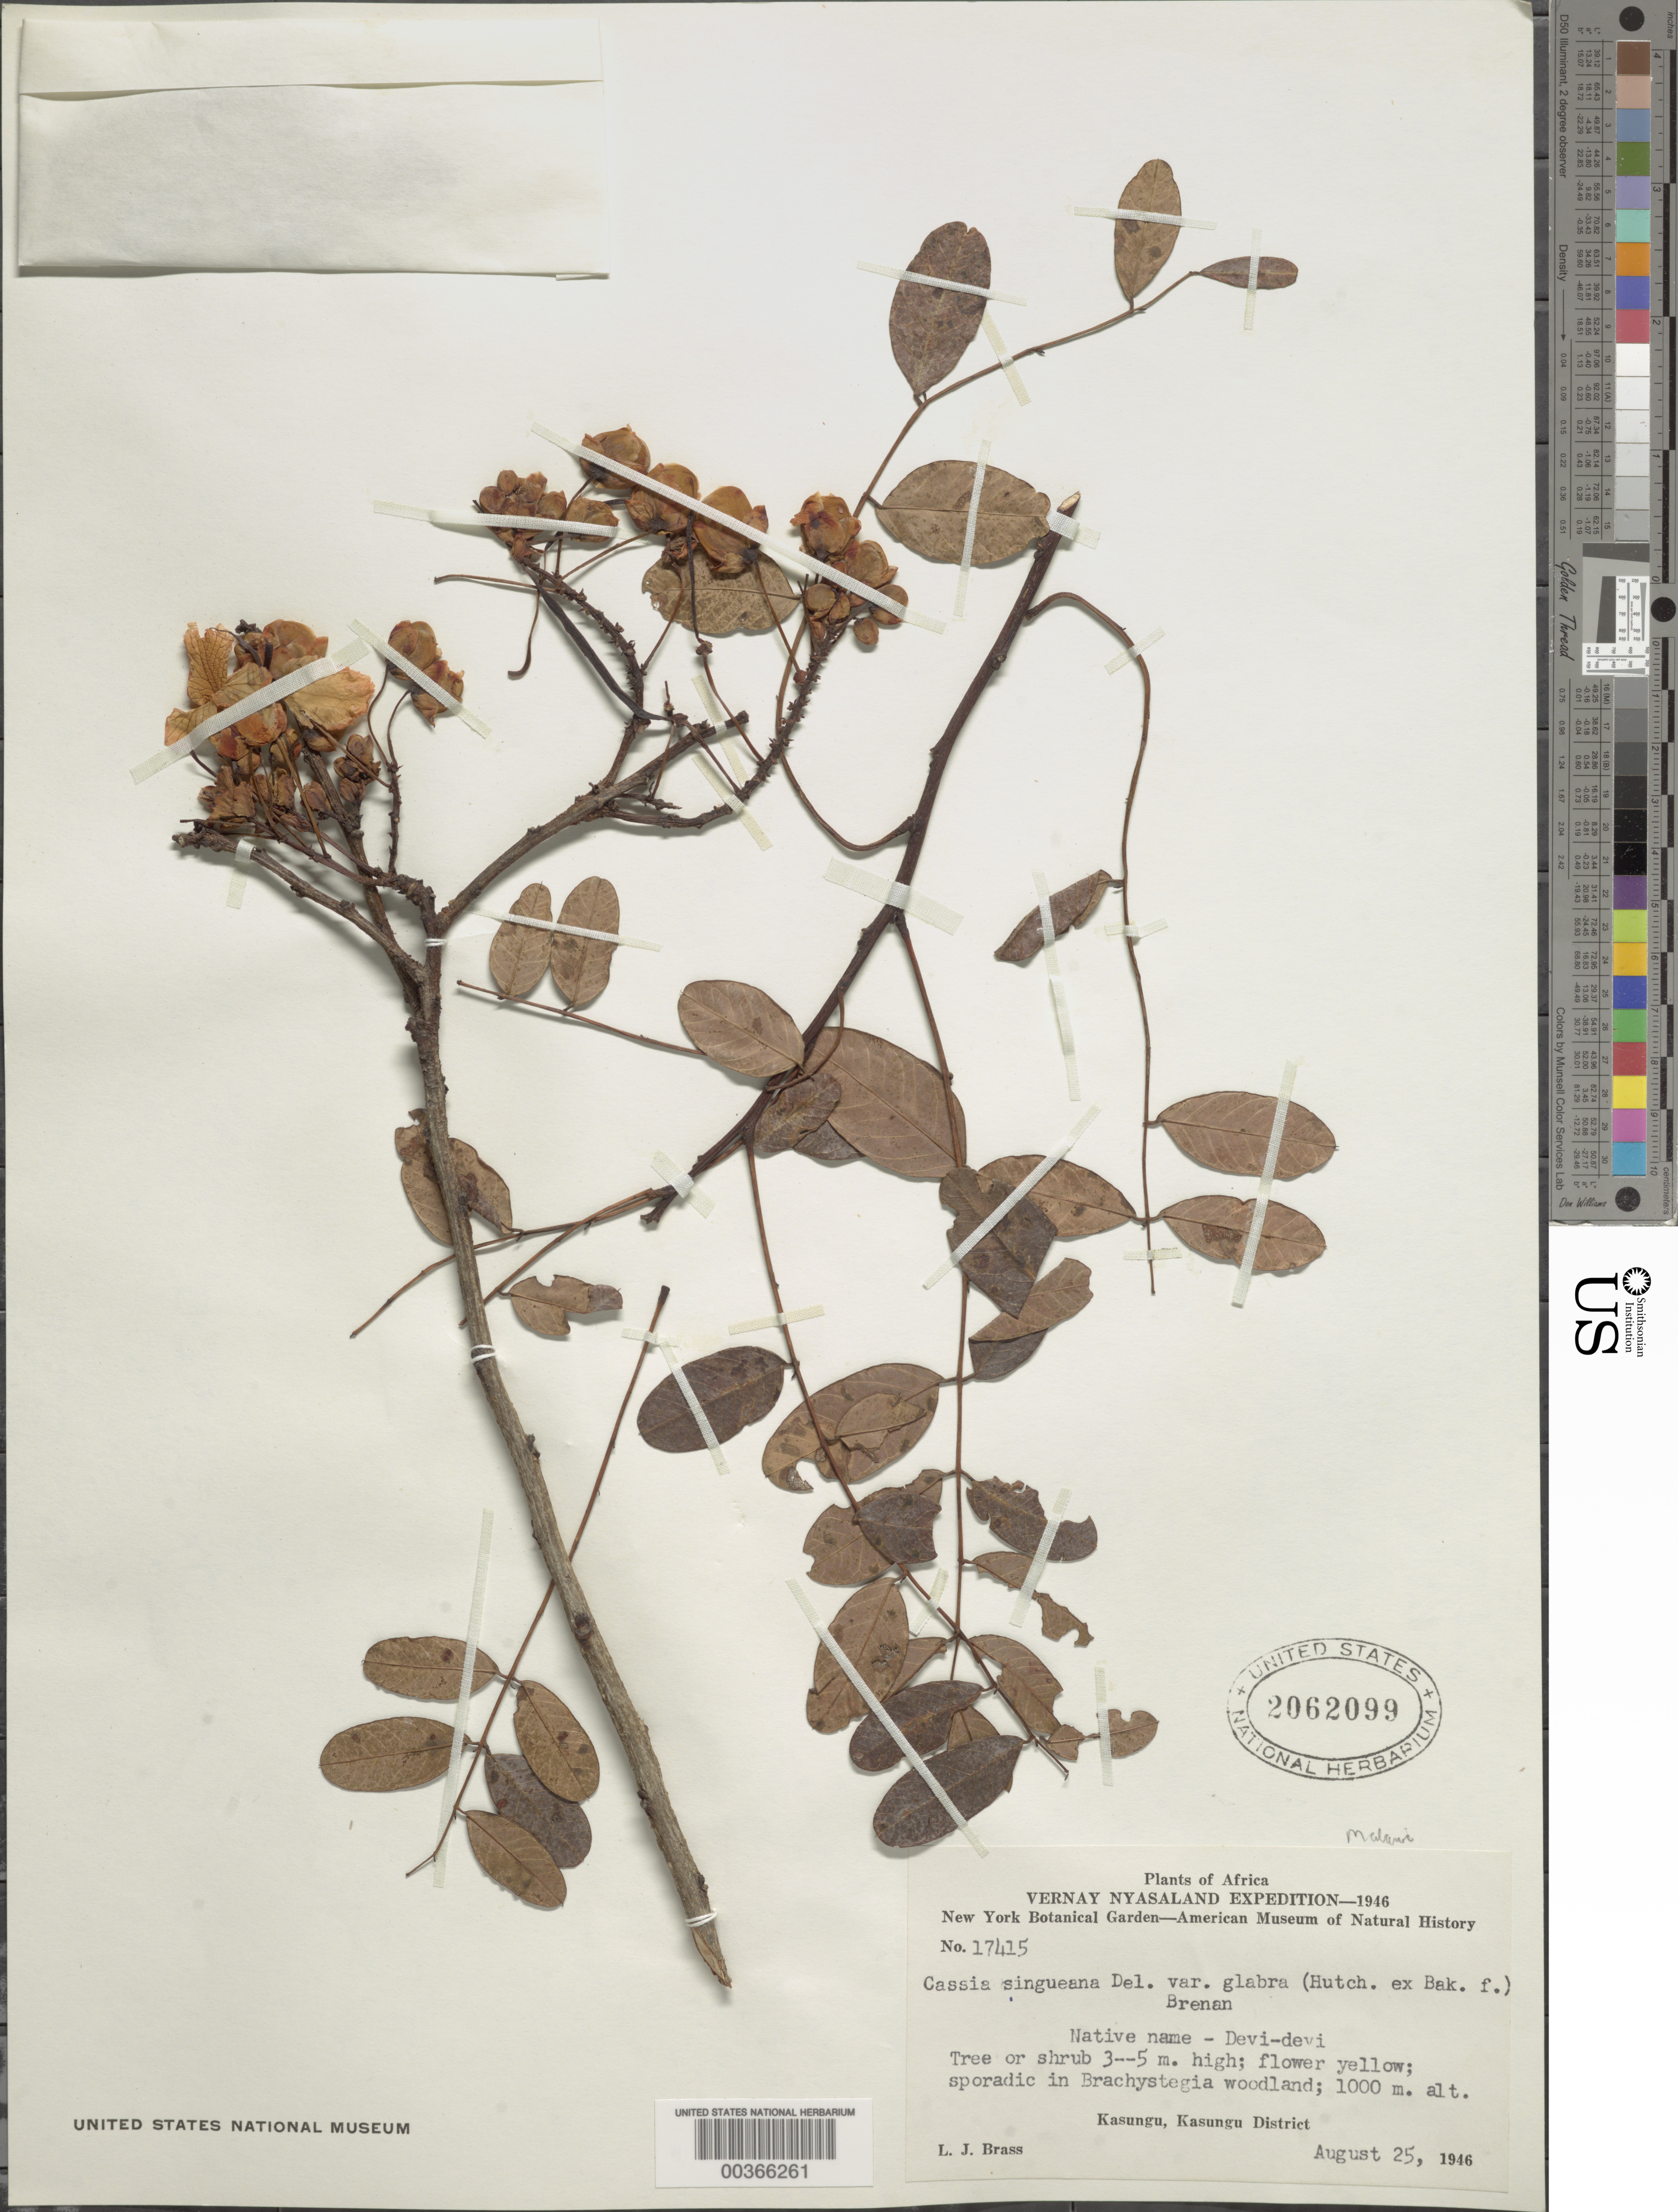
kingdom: Plantae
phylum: Tracheophyta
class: Magnoliopsida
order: Fabales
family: Fabaceae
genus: Senna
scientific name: Senna singueana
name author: (Delile) Lock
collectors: L. J. Brass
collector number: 17415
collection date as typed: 25 Aug 1946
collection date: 1946-08-25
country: Malawi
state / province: Central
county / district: Kasungu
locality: Kasungu dist.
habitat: Woodland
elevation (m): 1000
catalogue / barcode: US 2062099